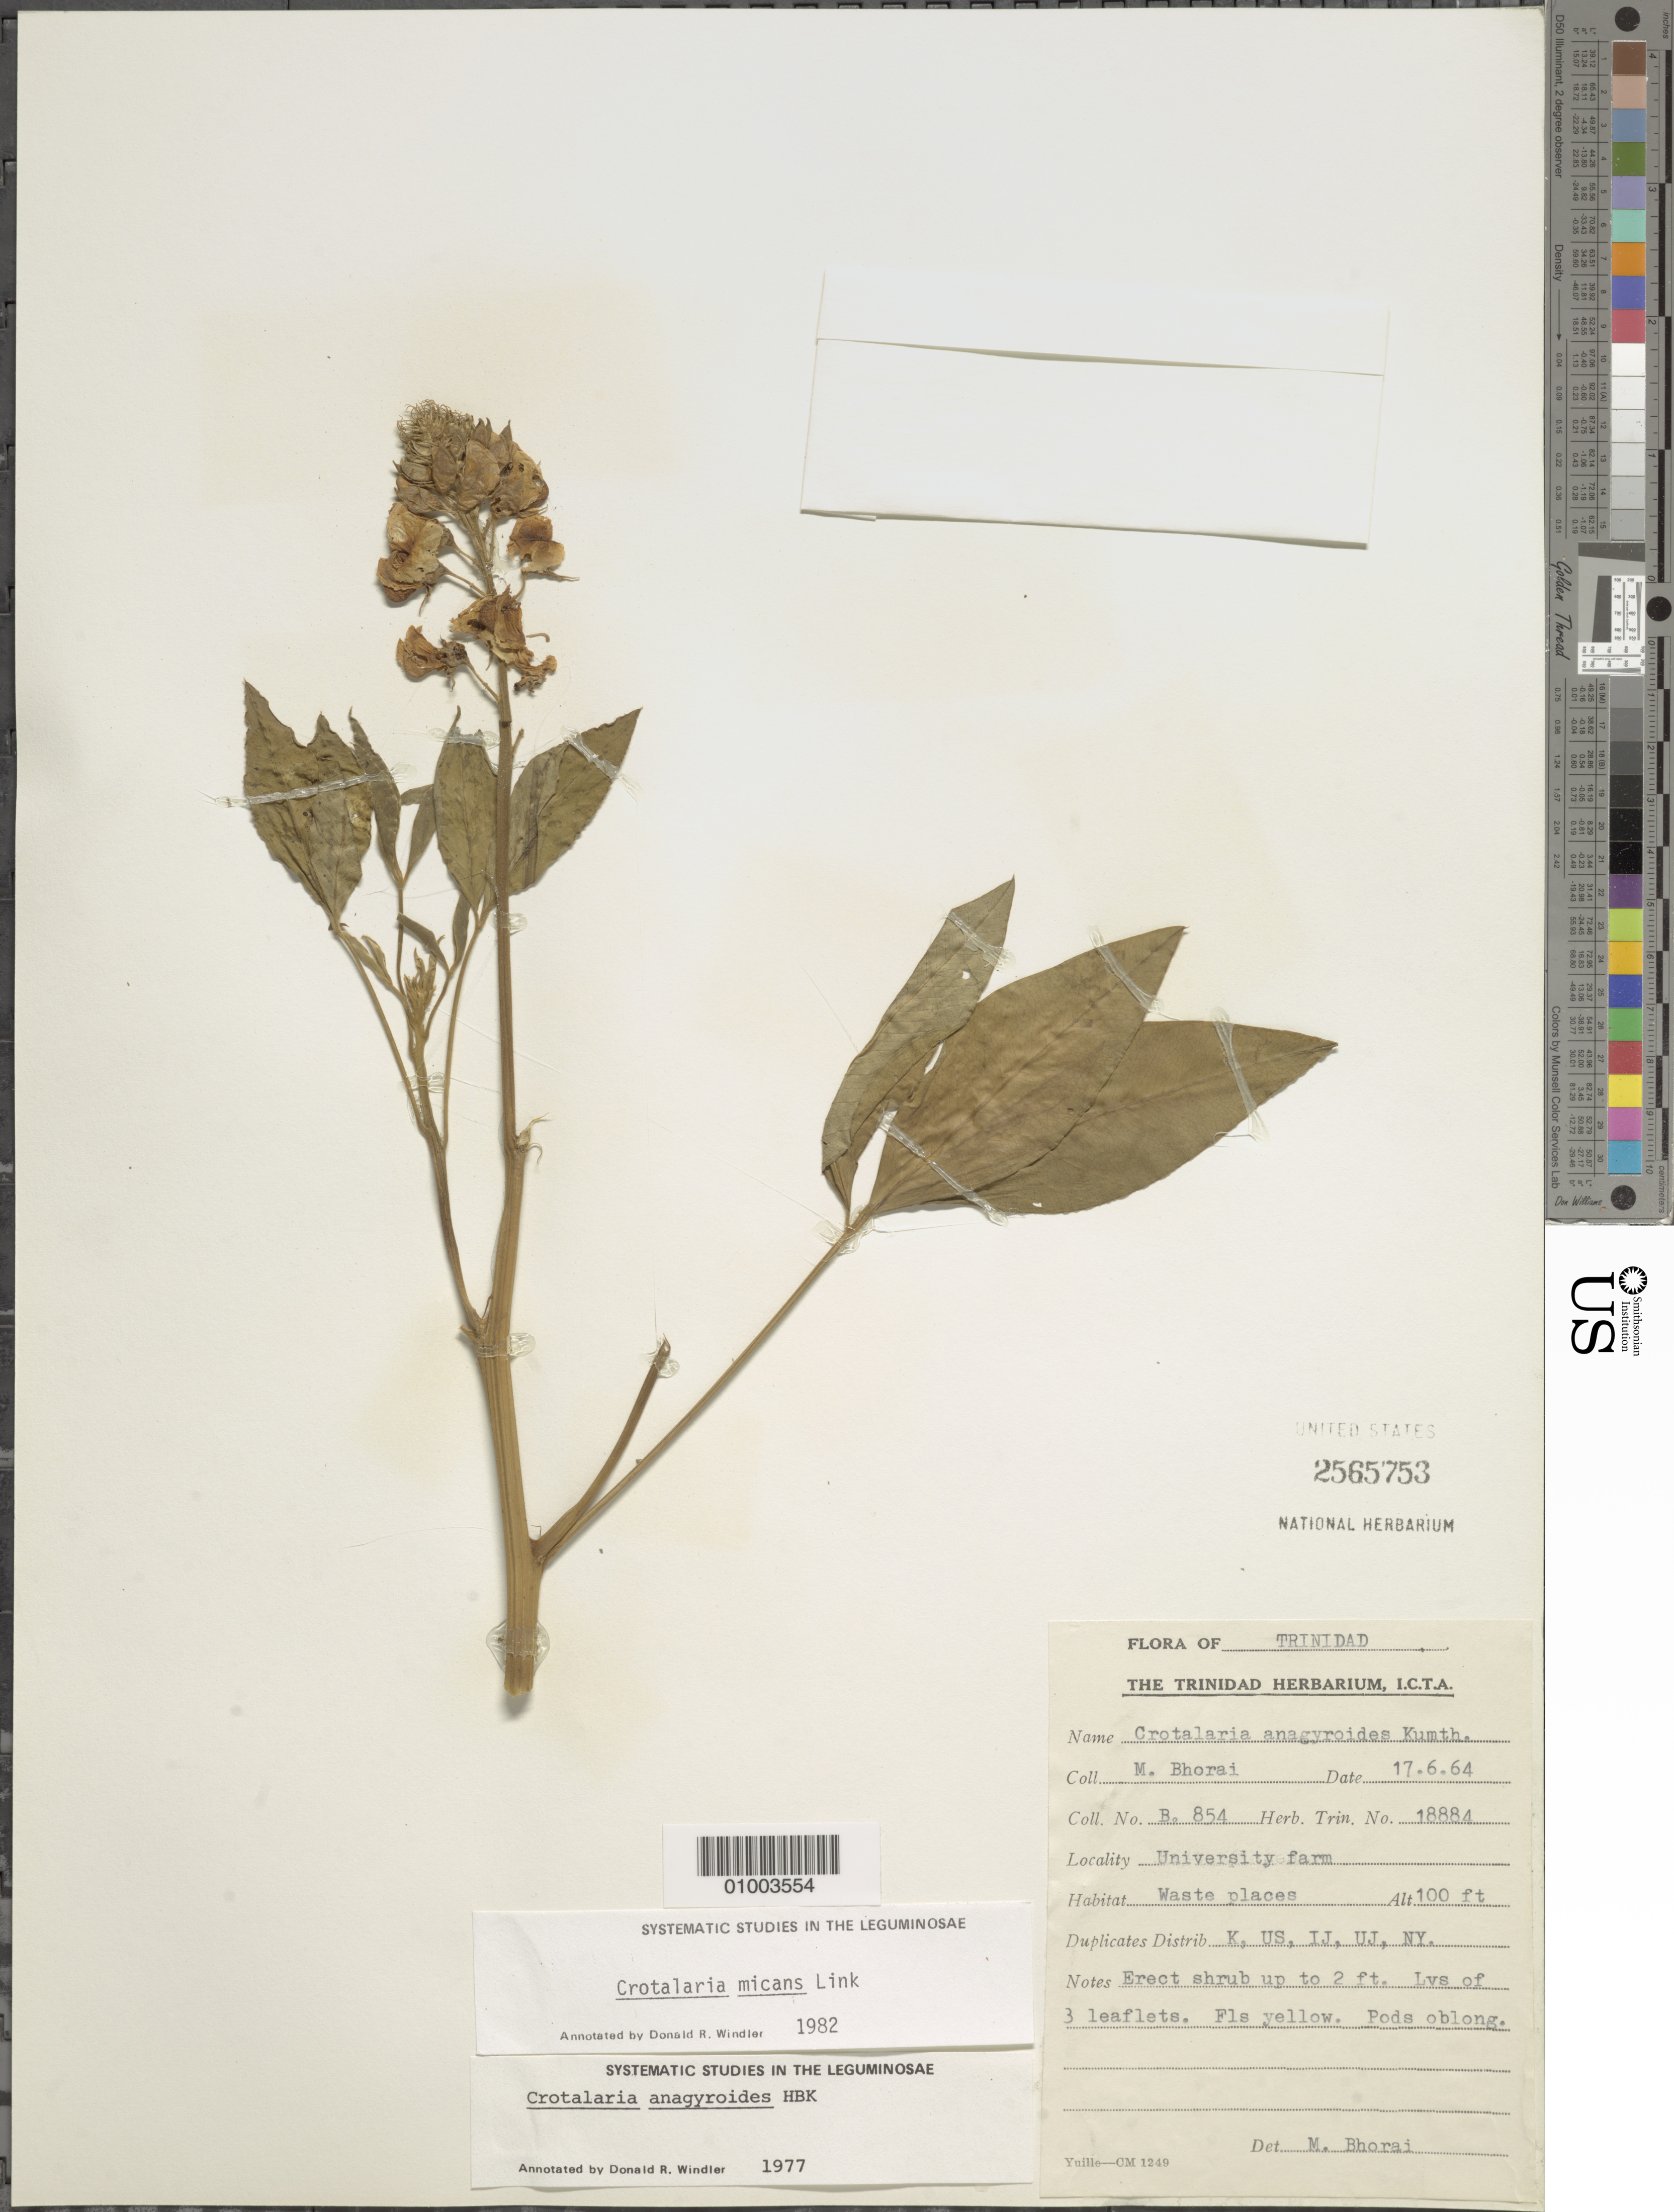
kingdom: Plantae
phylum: Tracheophyta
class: Magnoliopsida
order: Fabales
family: Fabaceae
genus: Crotalaria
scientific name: Crotalaria micans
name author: Link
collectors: M. Bhorai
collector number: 884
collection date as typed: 17 Jun 1964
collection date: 1964-06-17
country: Trinidad and Tobago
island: Trinidad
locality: Erect shrub up to 2ft. Lvs of 3 leaflets. Flowers yellow. Pods oblong.Habitat -- waste places.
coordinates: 0 N, 0 E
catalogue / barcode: US 2565753